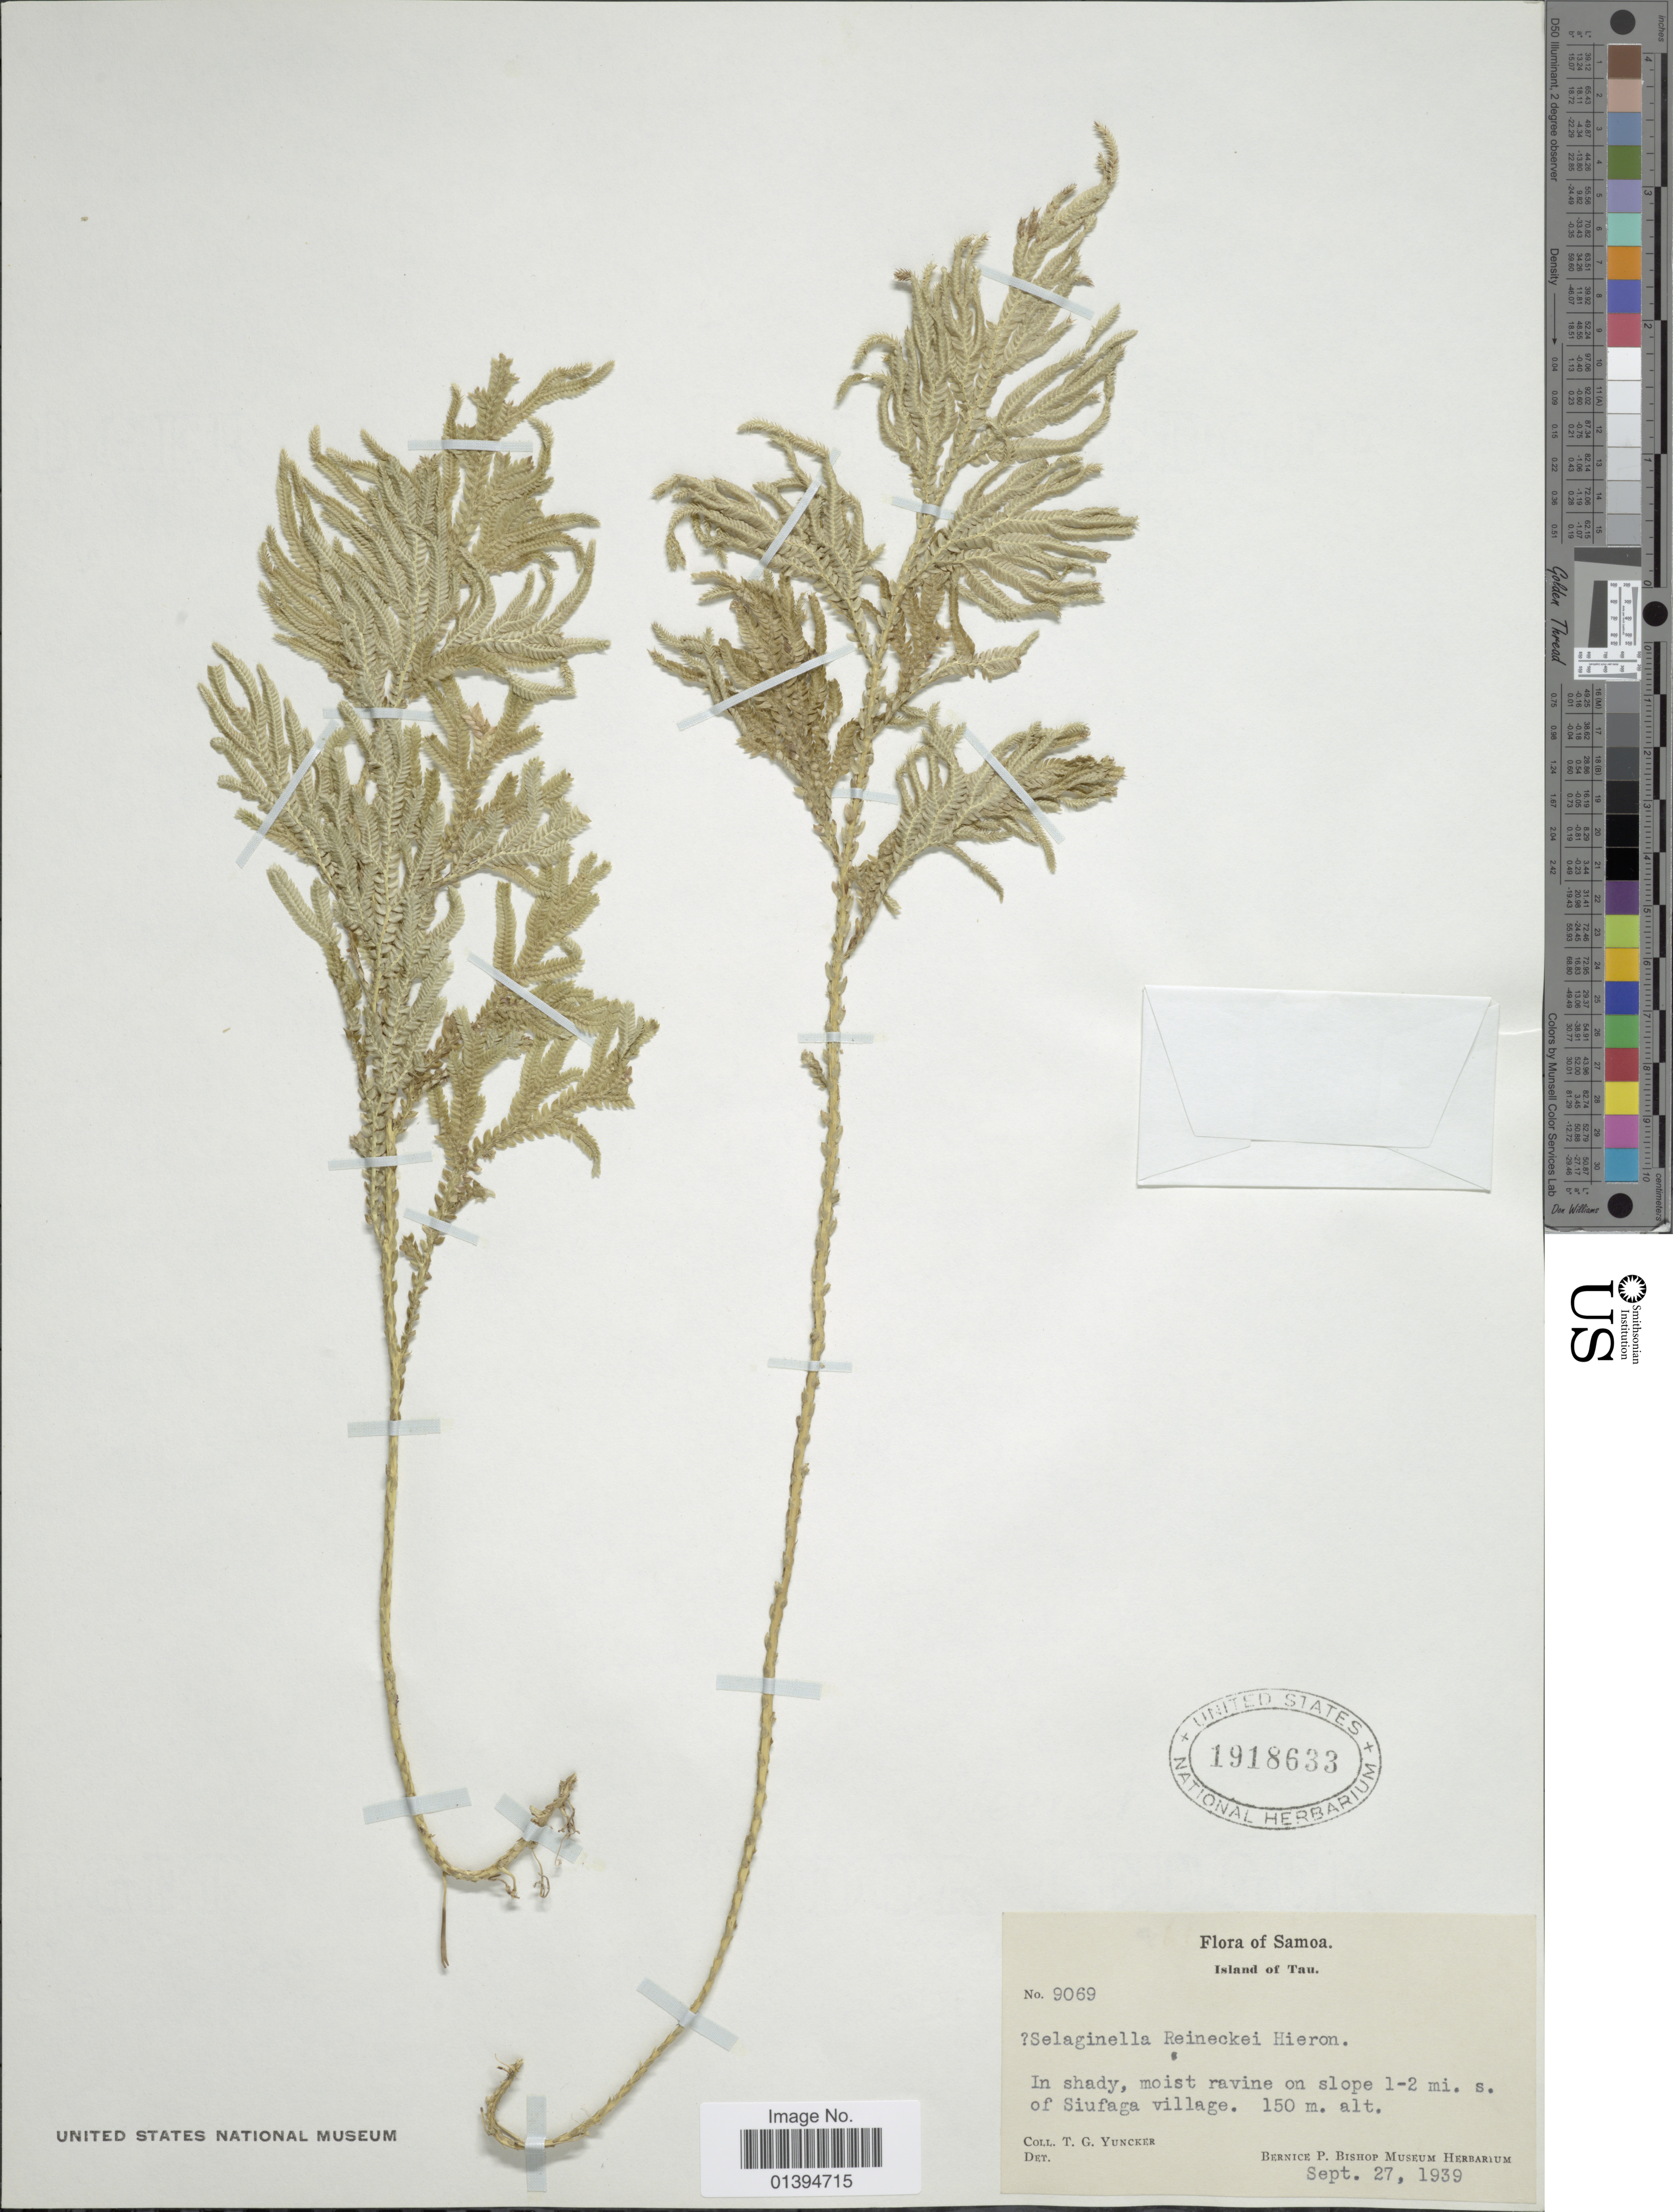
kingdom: Plantae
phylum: Tracheophyta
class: Lycopodiopsida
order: Selaginellales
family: Selaginellaceae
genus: Selaginella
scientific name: Selaginella reineckei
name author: Hieron.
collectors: T. G. Yuncker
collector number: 9069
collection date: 1939-09-27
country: American Samoa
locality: Island of Tau, on slope 1-2 mi. s. of Siufaga village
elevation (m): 150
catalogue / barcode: US 1918633